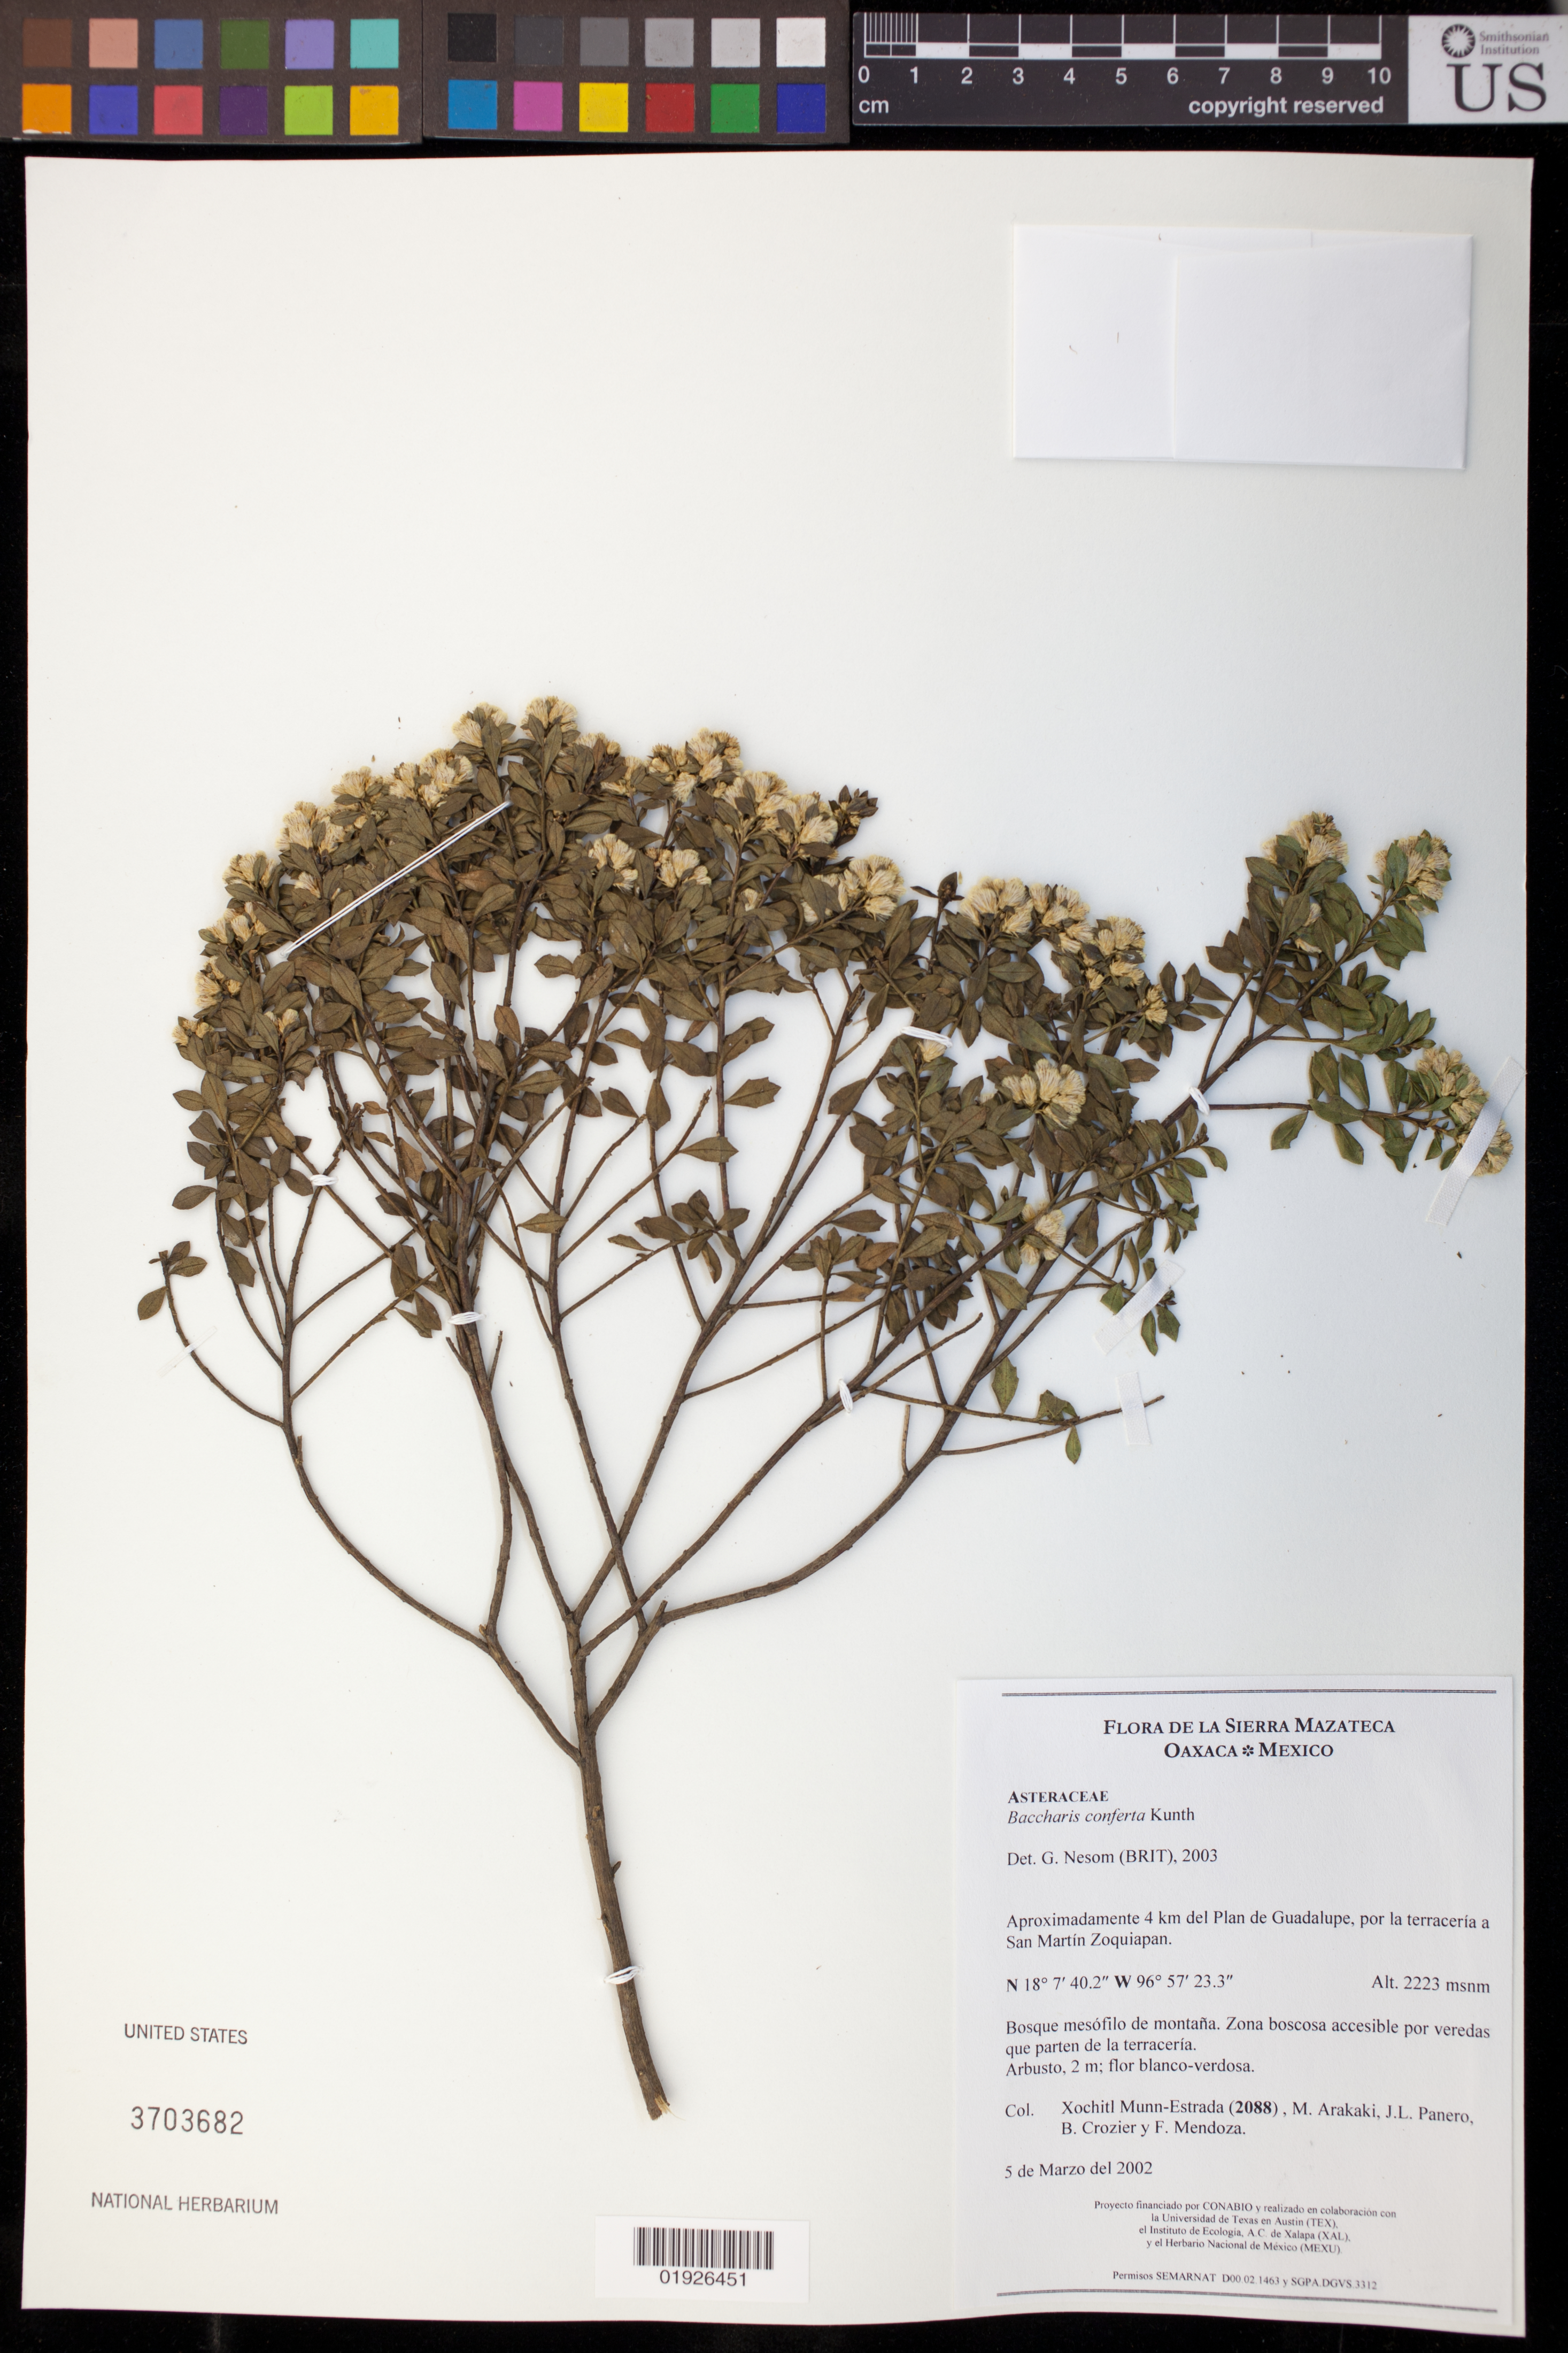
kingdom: Plantae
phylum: Tracheophyta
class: Magnoliopsida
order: Asterales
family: Asteraceae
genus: Baccharis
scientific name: Baccharis conferta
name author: Kunth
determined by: Nesom, Guy L.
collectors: X. Munn-Estrada, M. Arakaki, J. L. Panero, B. Crozier & F. Mendoza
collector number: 2088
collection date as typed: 5 de Marzo del 2002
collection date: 2002-03-05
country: Mexico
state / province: Oaxaca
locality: Aproximadamente 4 km de Plan de Guadalupe, por la terraceria a San Martin Zoquiapan.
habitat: Bosque mesofilo de montana. Zona boscosa accesible por veredas que parten de la terraceria.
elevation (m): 2223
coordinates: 18 07 40.2 N, 96 57 23.3 W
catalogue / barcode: US 3703682